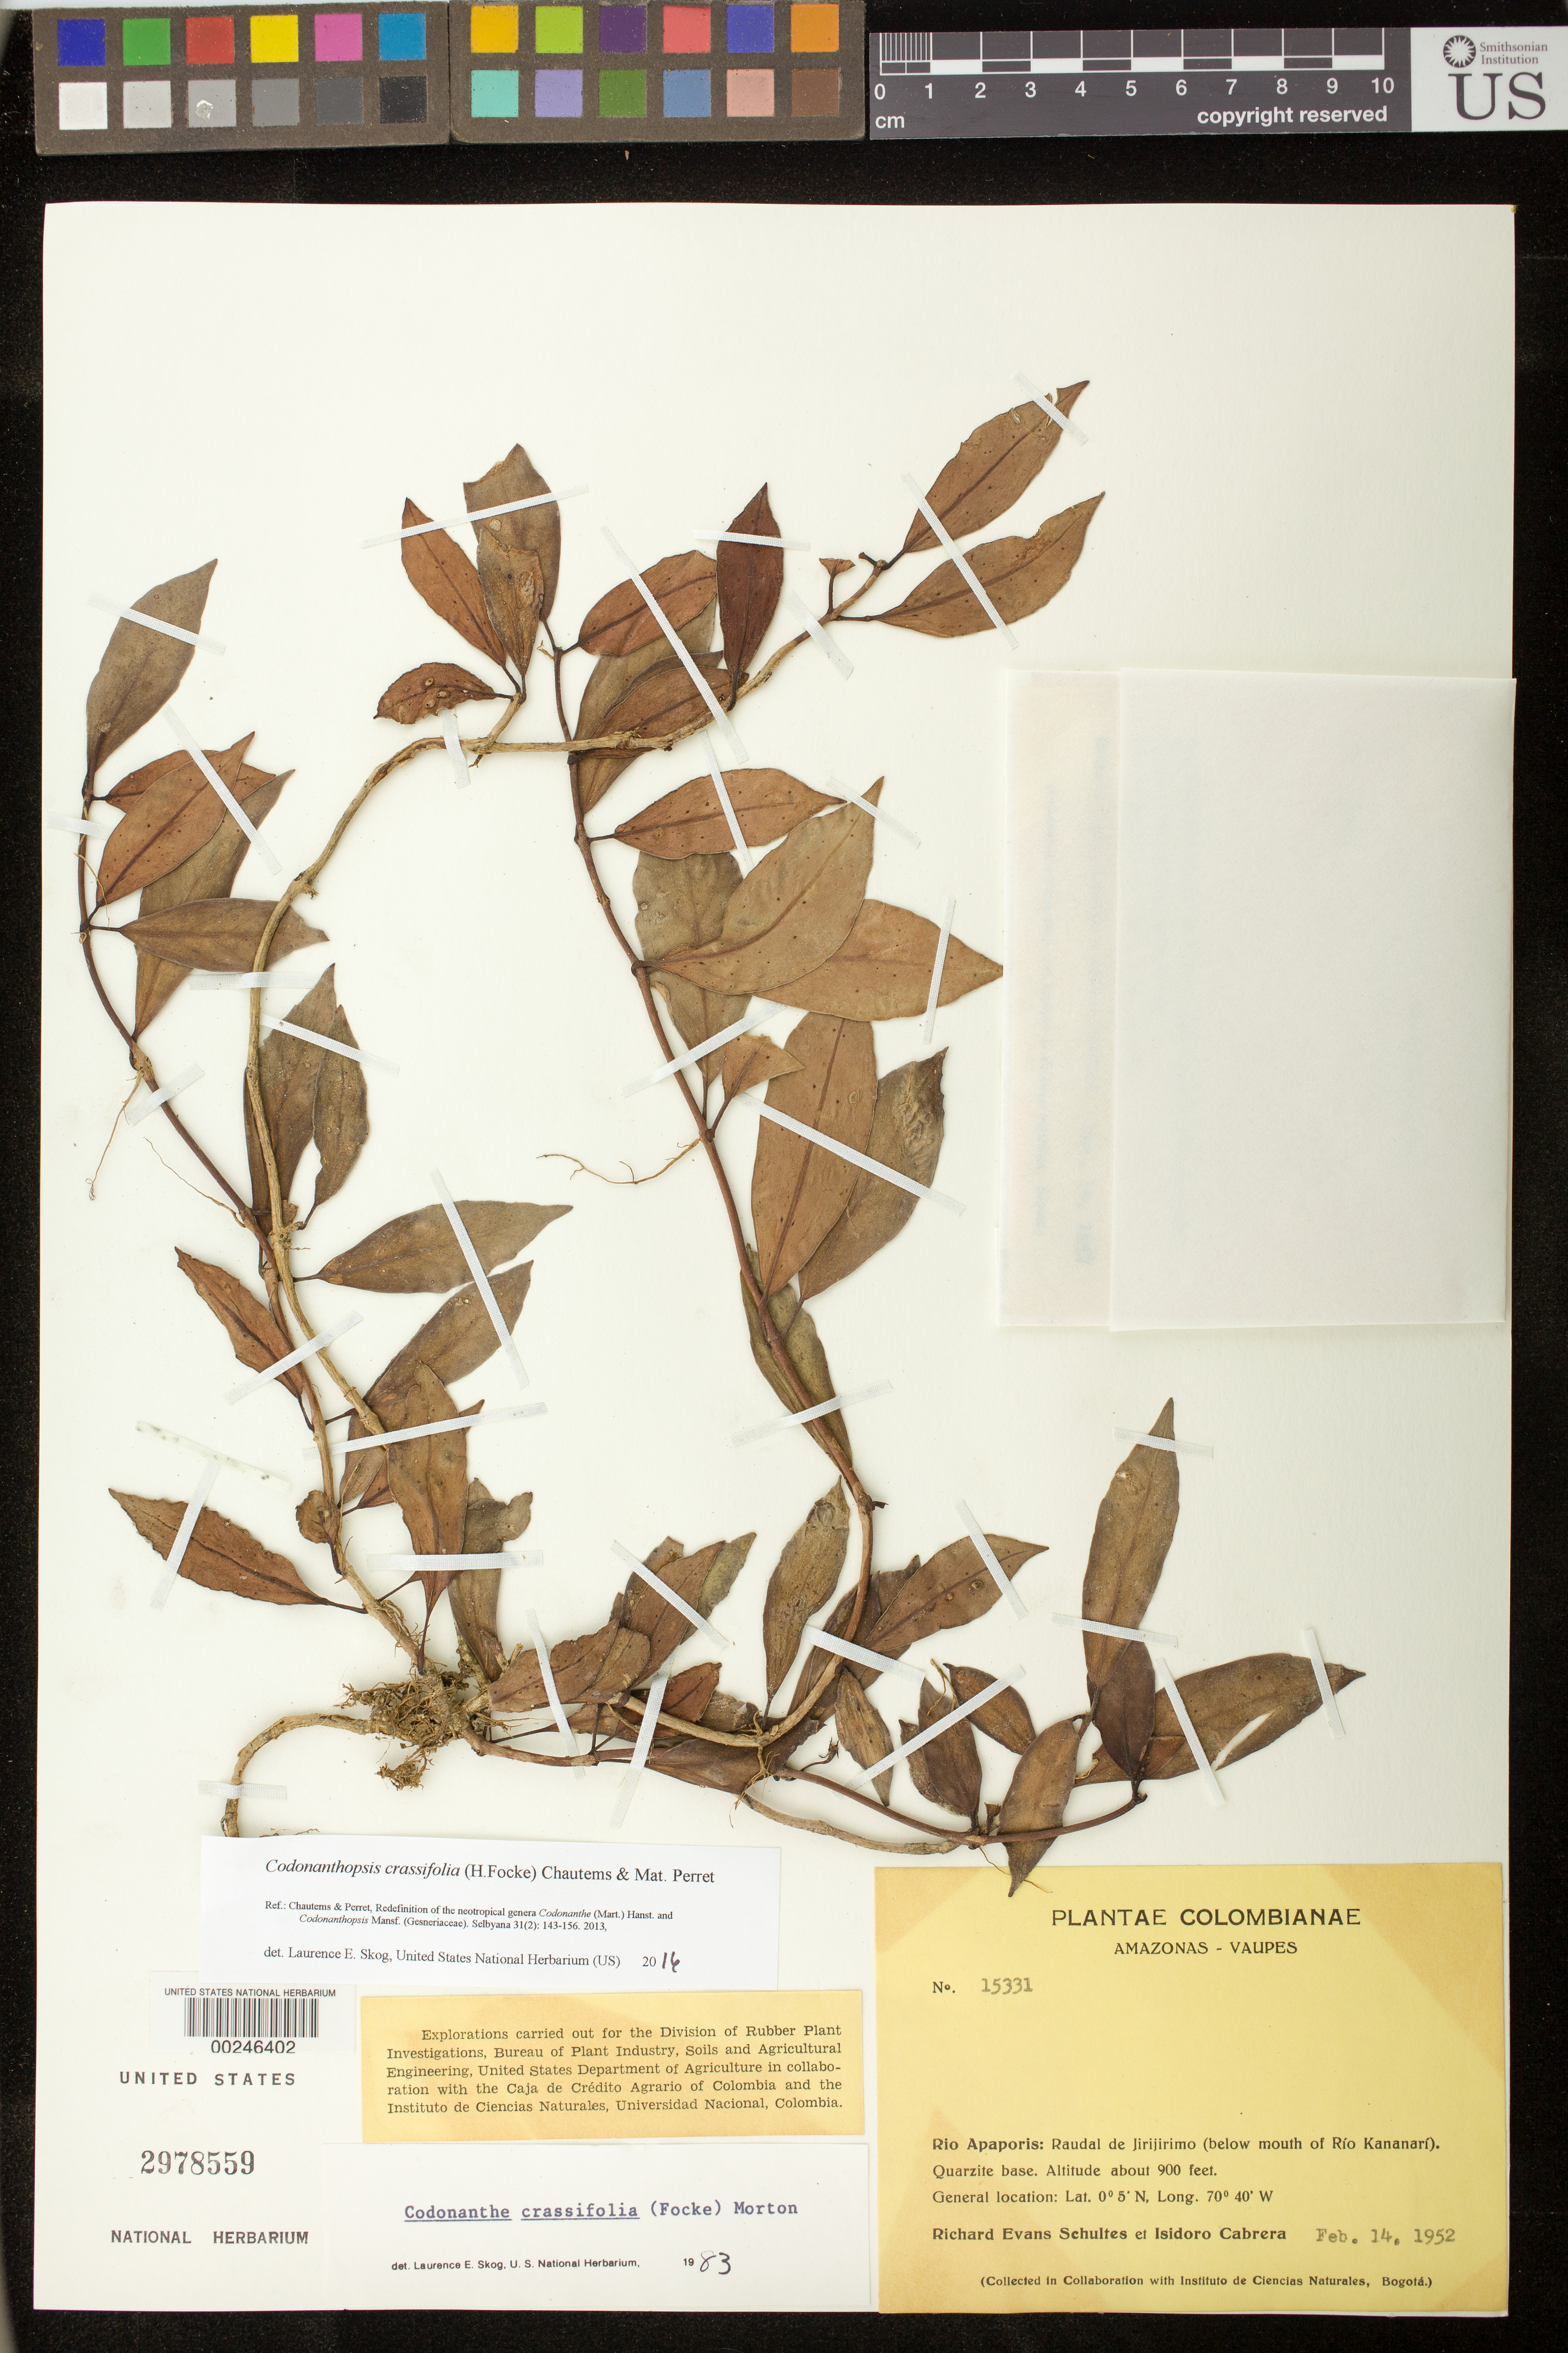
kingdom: Plantae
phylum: Tracheophyta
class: Magnoliopsida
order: Lamiales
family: Gesneriaceae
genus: Codonanthopsis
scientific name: Codonanthopsis crassifolia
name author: (H. Focke) Chautems & Mat.Perret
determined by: Skog, Laurence E.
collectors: R. E. Schultes & I. Cabrera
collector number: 15331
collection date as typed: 14 Feb 1952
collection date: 1952-02-14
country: Colombia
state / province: Amazônas / Vaupés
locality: Rio Apaporis, Raudal de Jirijirimo (below mouth of Kananari)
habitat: Quartzite base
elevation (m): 274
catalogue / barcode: US 2978559